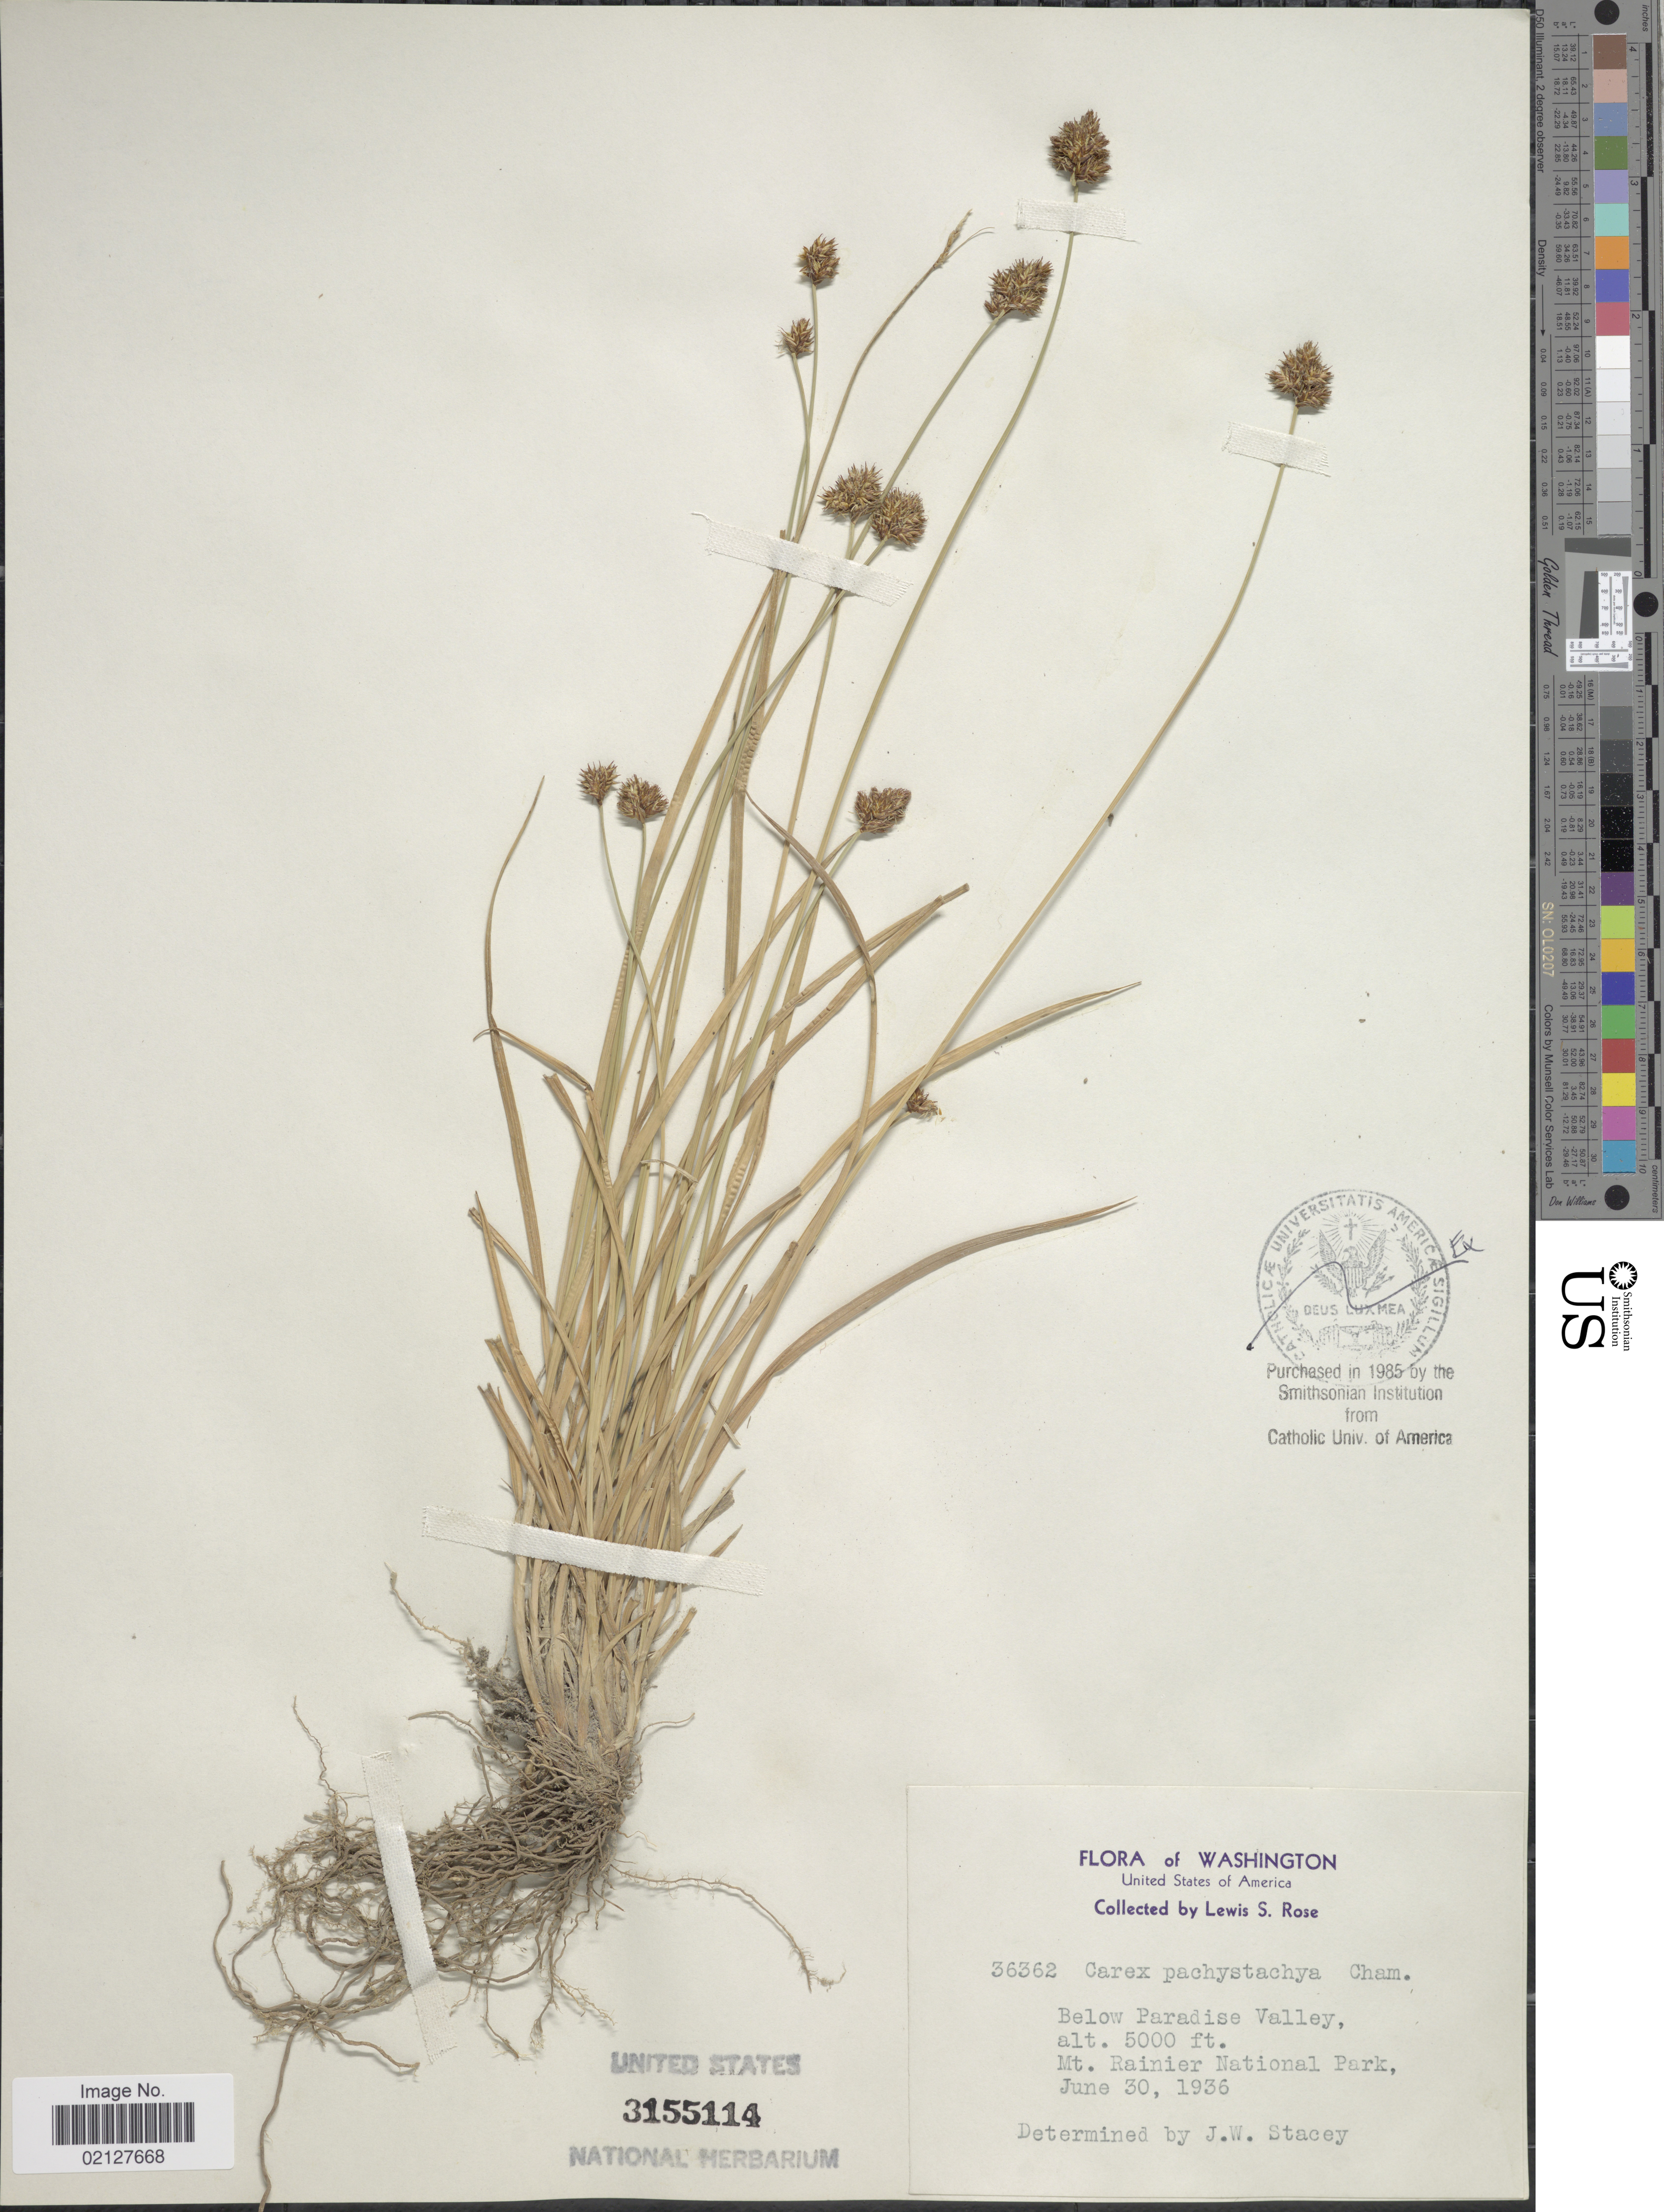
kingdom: Plantae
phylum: Tracheophyta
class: Liliopsida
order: Poales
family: Cyperaceae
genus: Carex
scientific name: Carex pachystachya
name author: Cham. ex Steud.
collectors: L. S. Rose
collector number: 36362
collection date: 1936-06-30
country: United States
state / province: Washington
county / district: Pierce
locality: Below Paradise Valley, Mt. Rainier National Park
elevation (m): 1524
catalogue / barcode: US 3155114